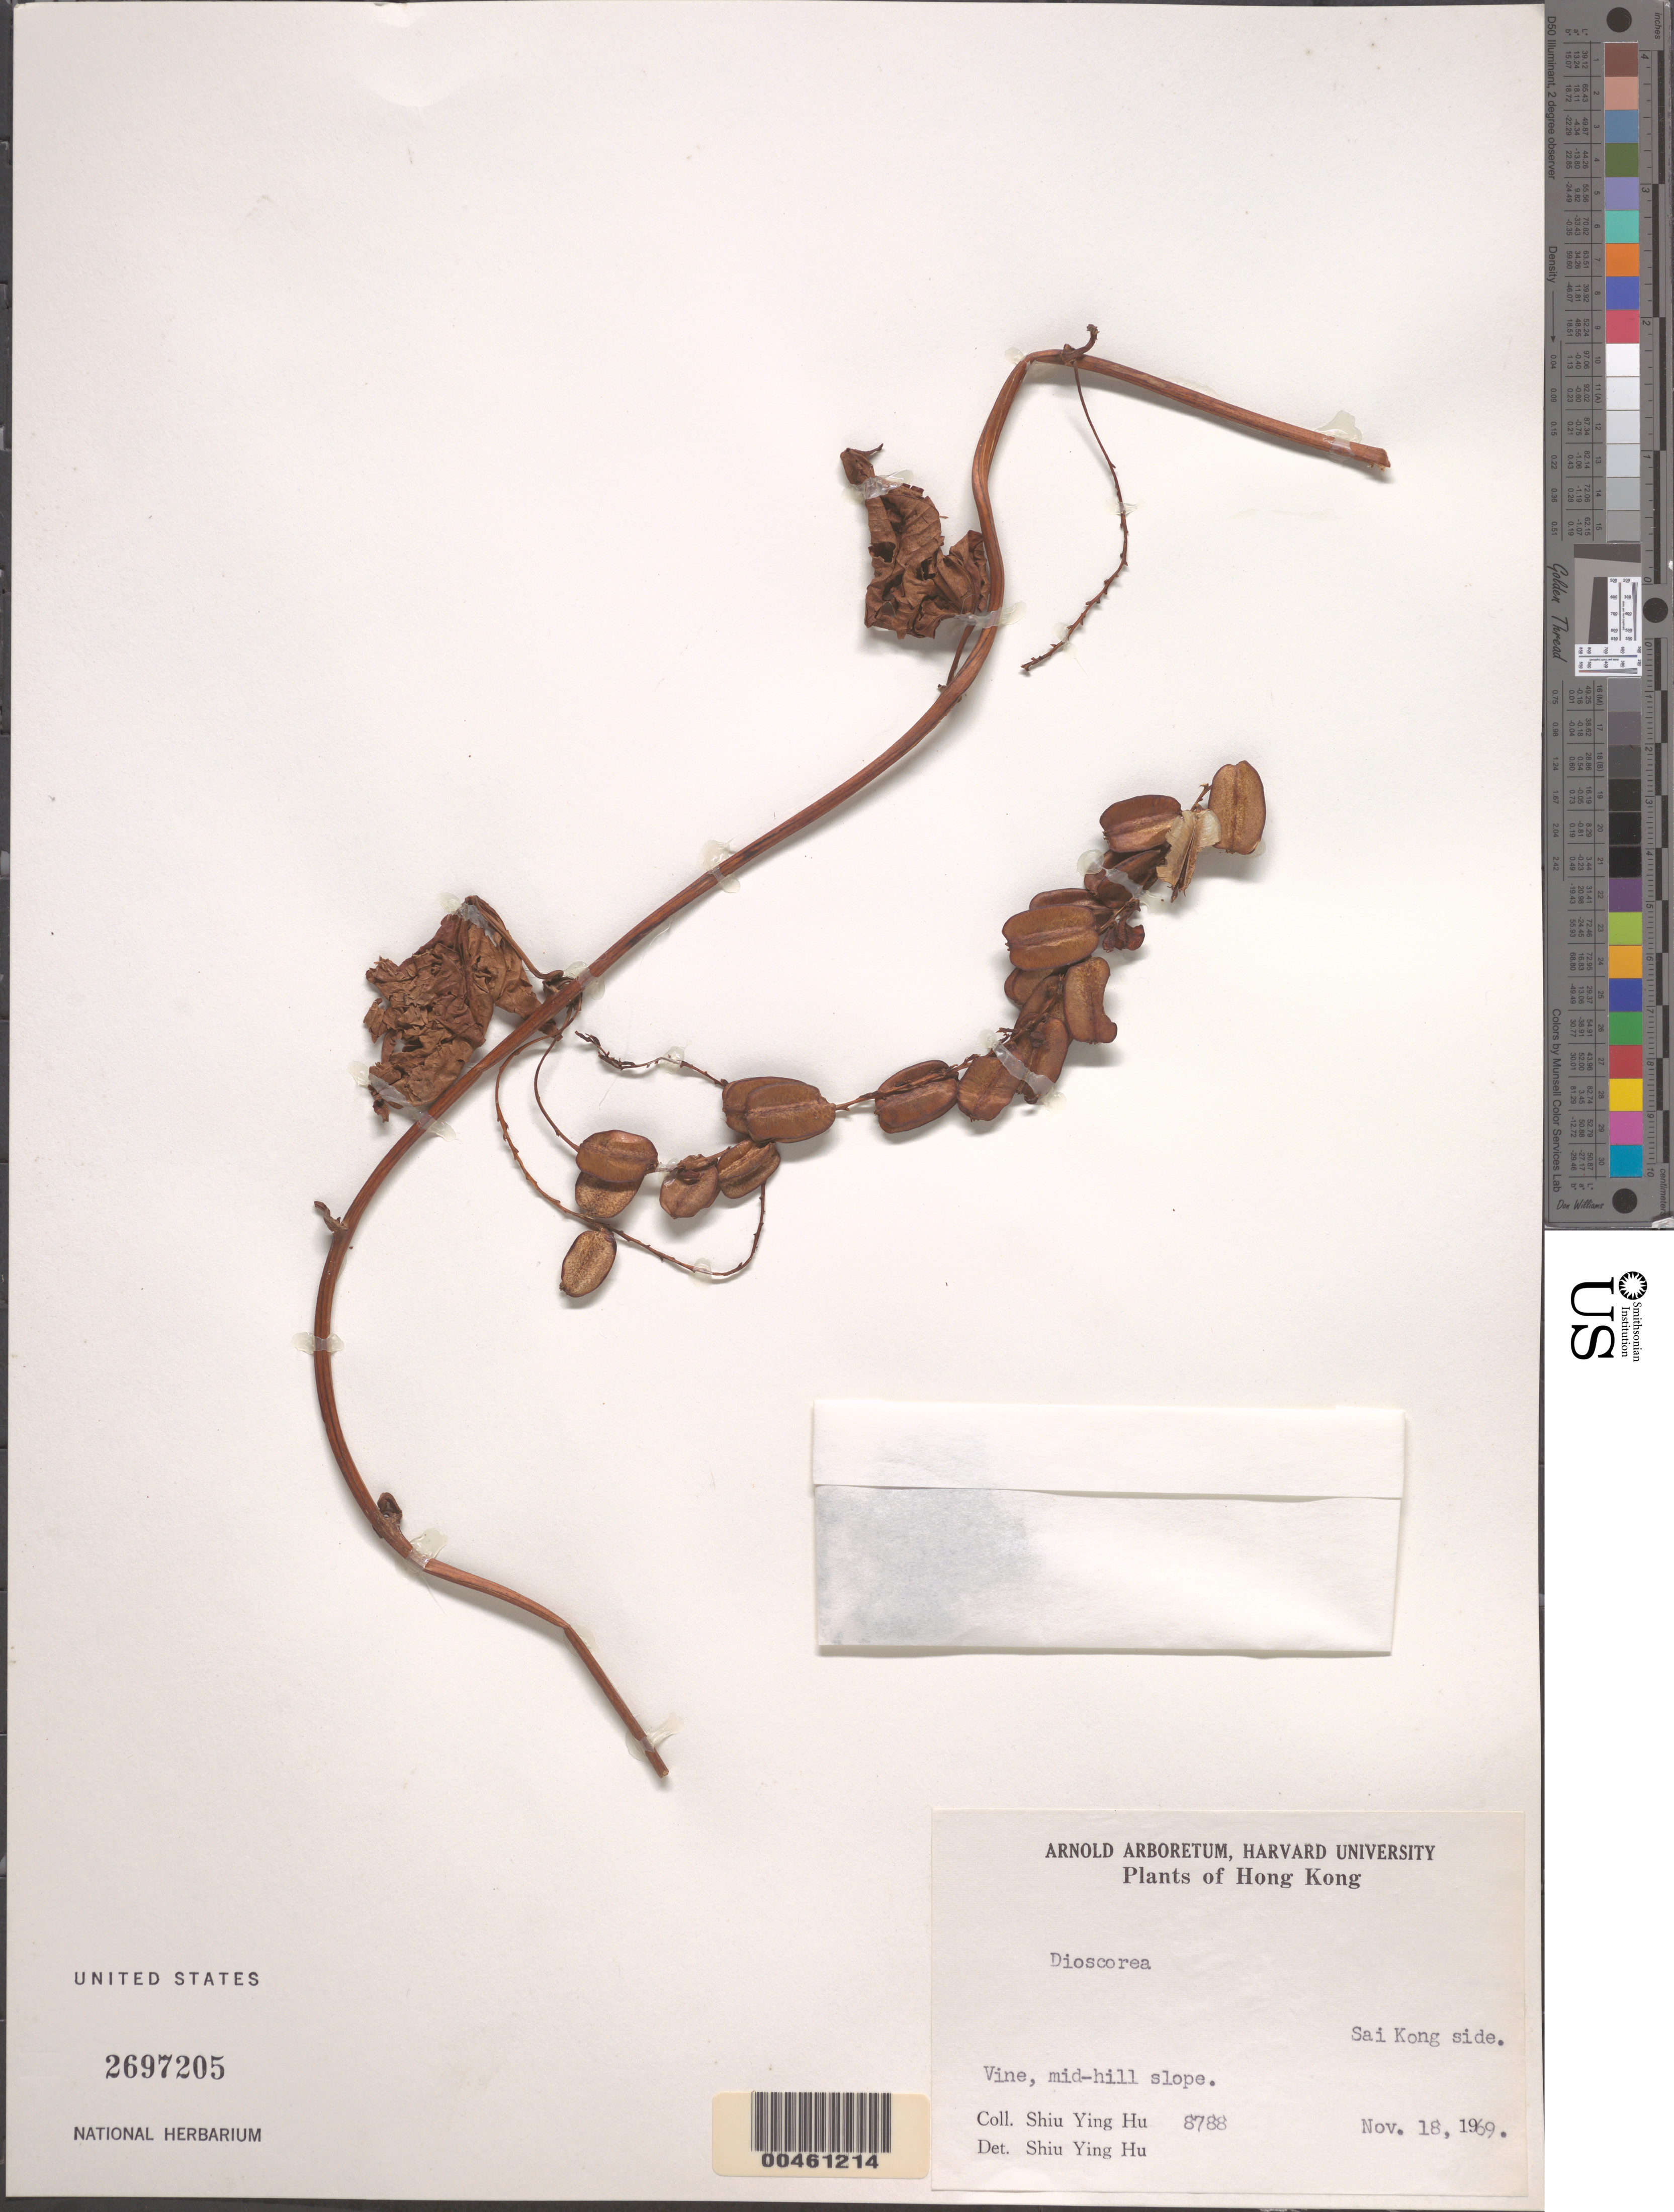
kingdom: Plantae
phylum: Tracheophyta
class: Liliopsida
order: Dioscoreales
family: Dioscoreaceae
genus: Dioscorea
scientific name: Dioscorea sp.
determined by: Hu, S. Y.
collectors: S. Y. Hu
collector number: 8788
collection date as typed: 18 Nov 1969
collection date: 1969-11-18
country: China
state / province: Hong Kong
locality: Sai Kong side.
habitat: Vine, mid-hill slope.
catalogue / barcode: US 2697205